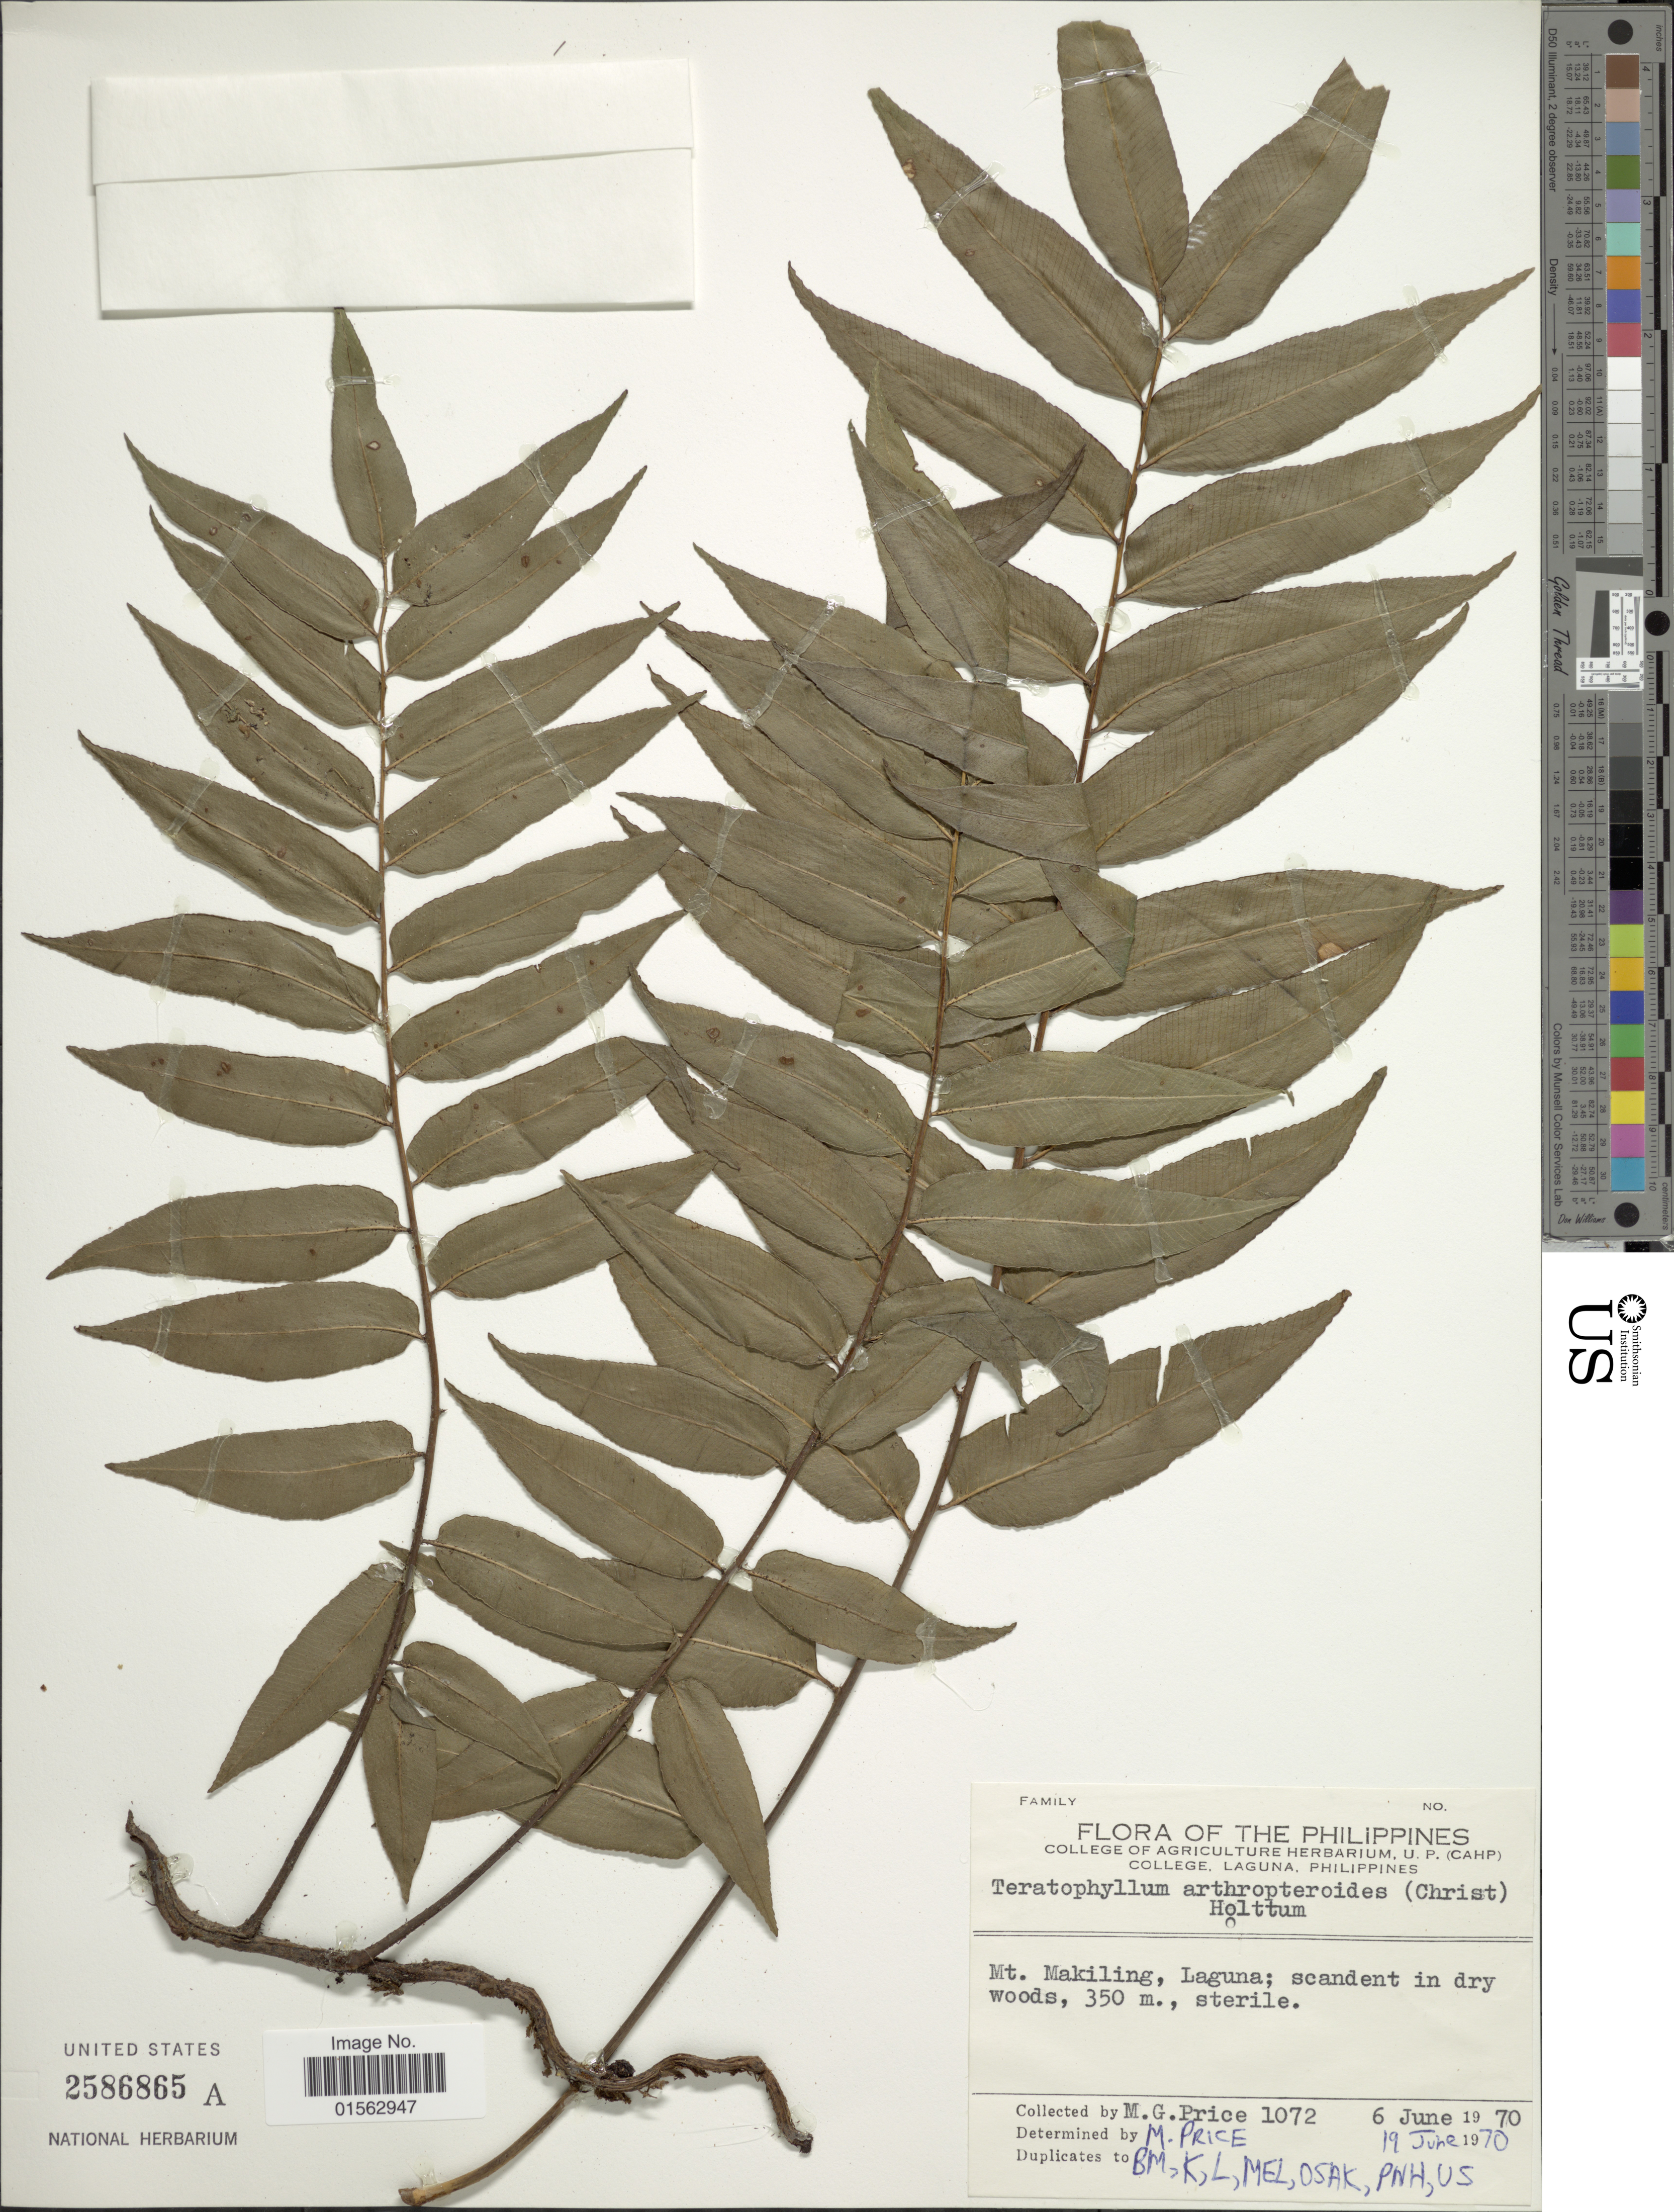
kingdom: Plantae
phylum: Tracheophyta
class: Polypodiopsida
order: Polypodiales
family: Dryopteridaceae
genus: Teratophyllum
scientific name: Teratophyllum arthropteroides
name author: (Christ) Holttum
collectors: M. G. Price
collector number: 1072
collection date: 1970-06-06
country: Philippines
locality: Philippines, Mt. Makiling, laguna; scandent in dry woods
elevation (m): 350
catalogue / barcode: US 2586865A